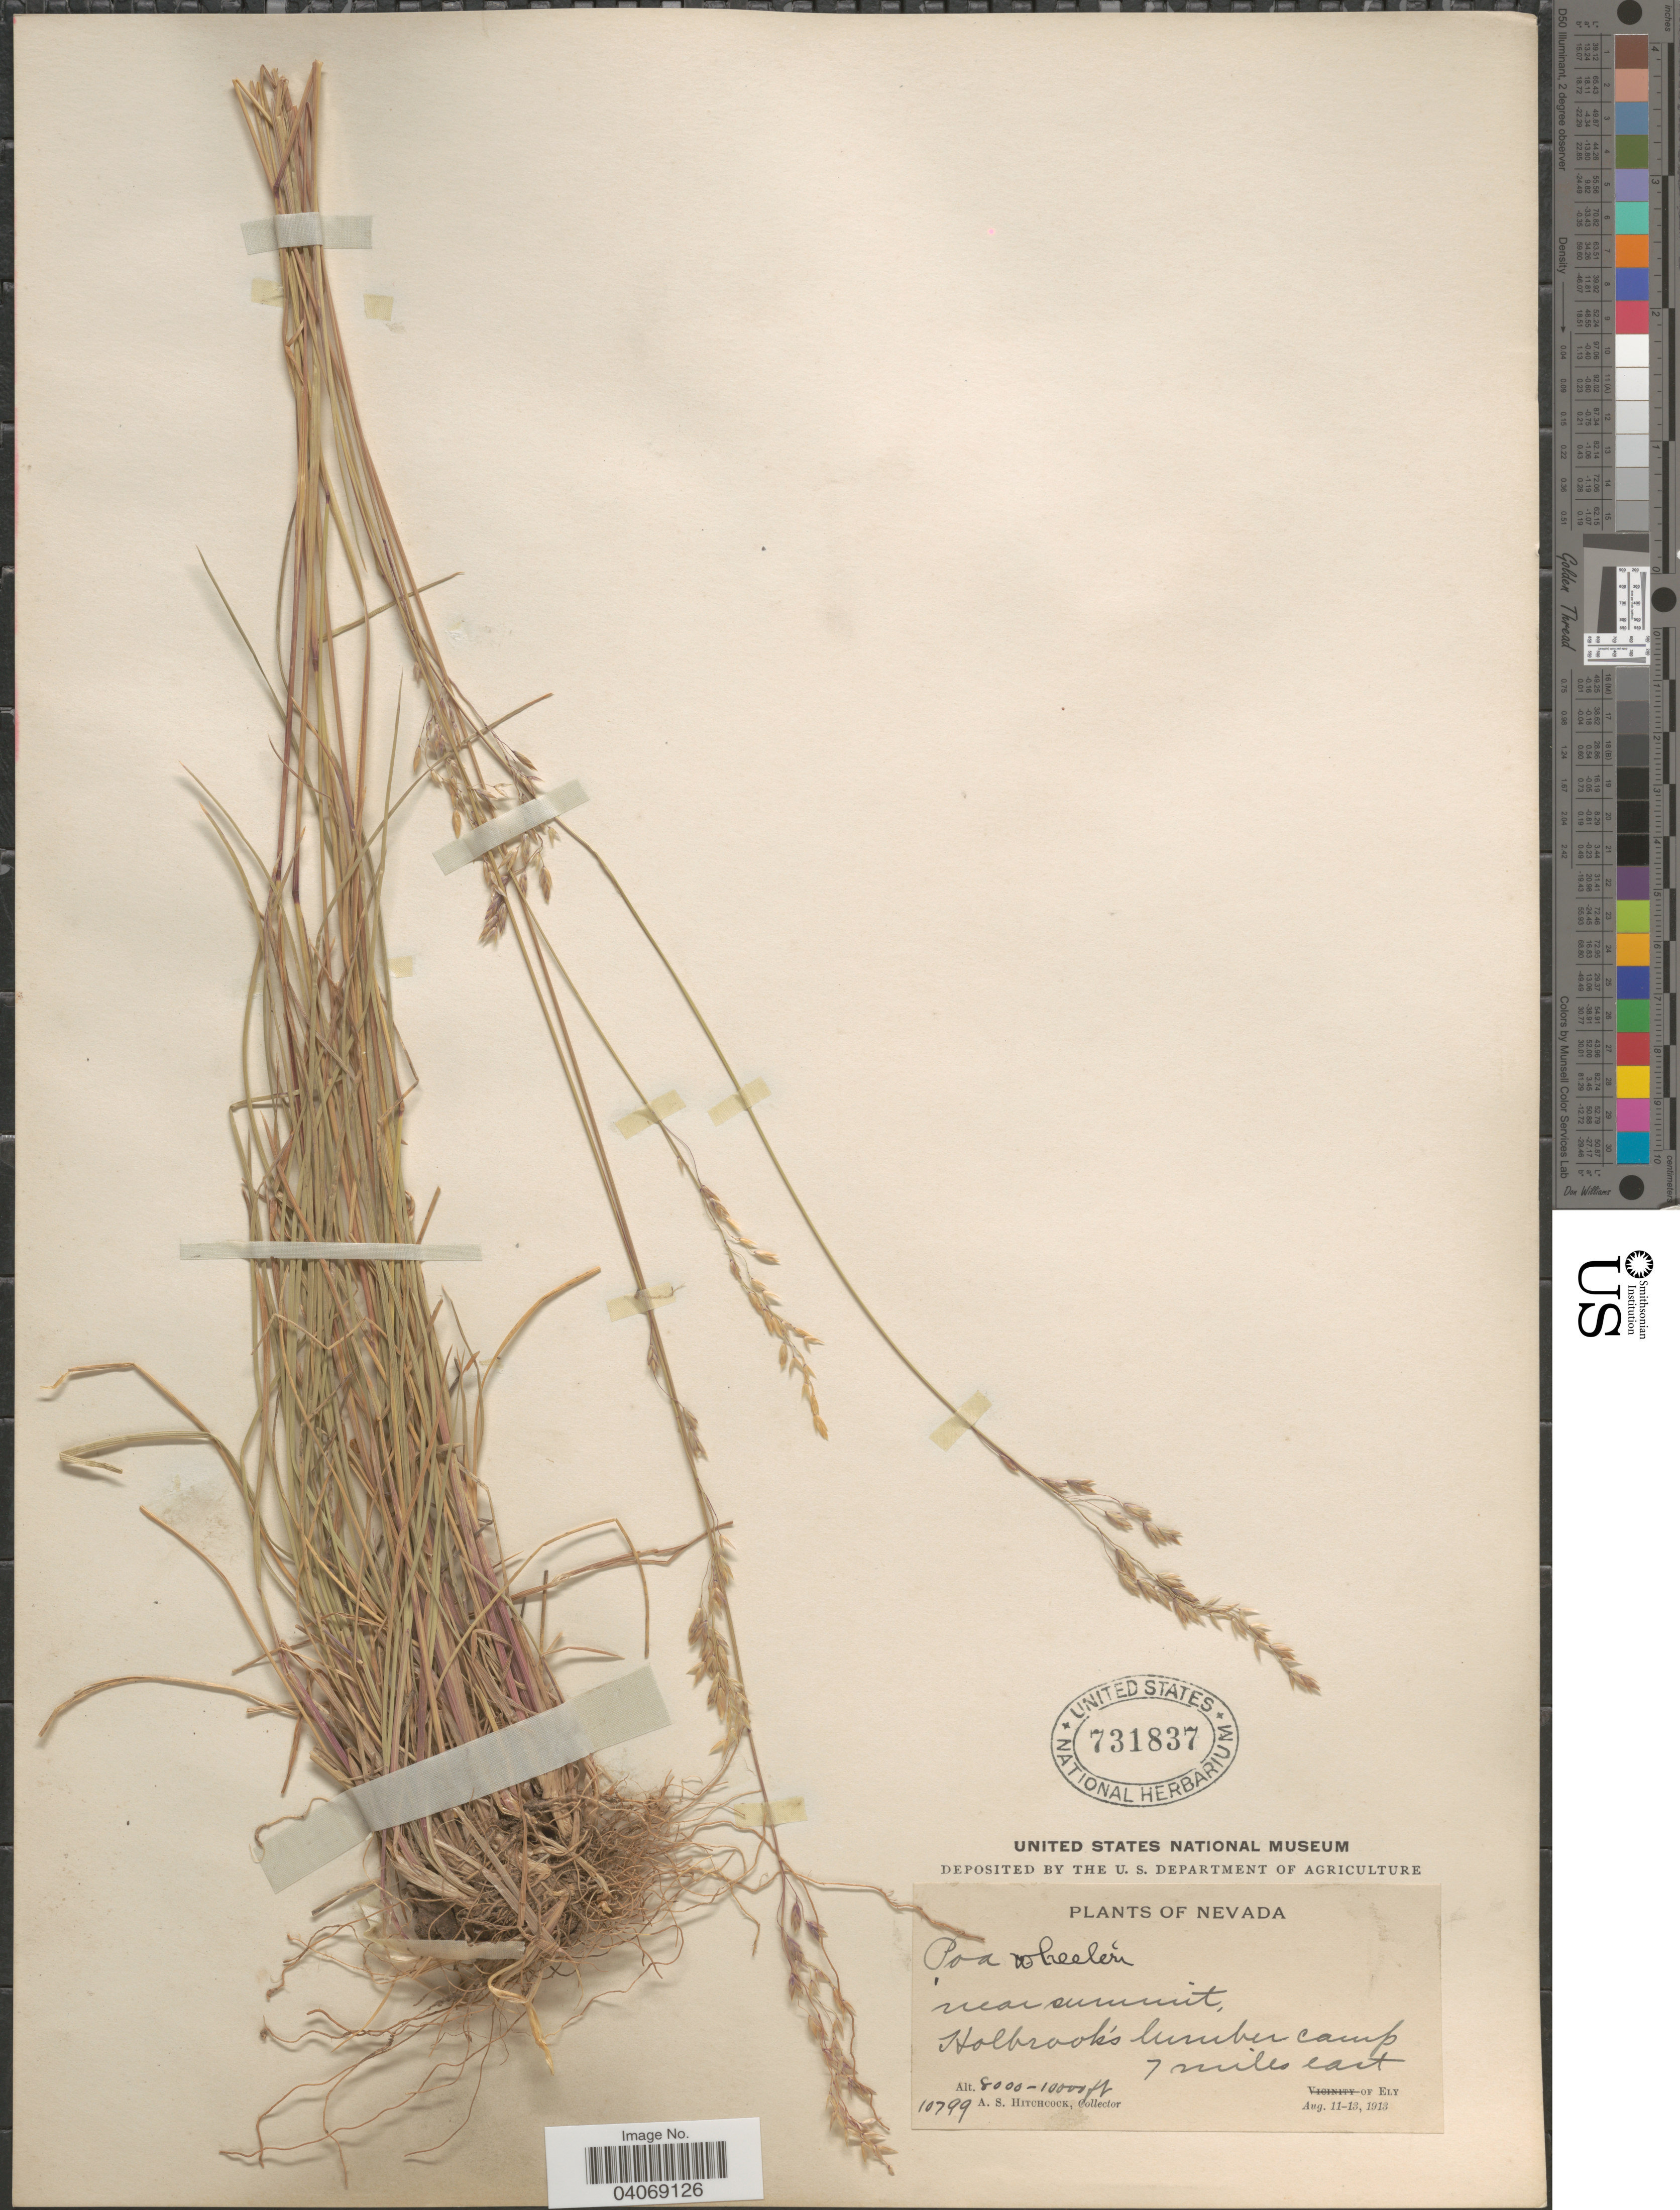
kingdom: Plantae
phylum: Tracheophyta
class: Liliopsida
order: Poales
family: Poaceae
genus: Poa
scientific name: Poa wheeleri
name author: Vasey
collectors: A. S. Hitchcock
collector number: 10799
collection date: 1913-08-11/1913-08-13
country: United States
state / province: Nevada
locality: Near summit, Holbrook's lumber camp. 7 miles east of Ely.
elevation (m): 2438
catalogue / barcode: US 731837